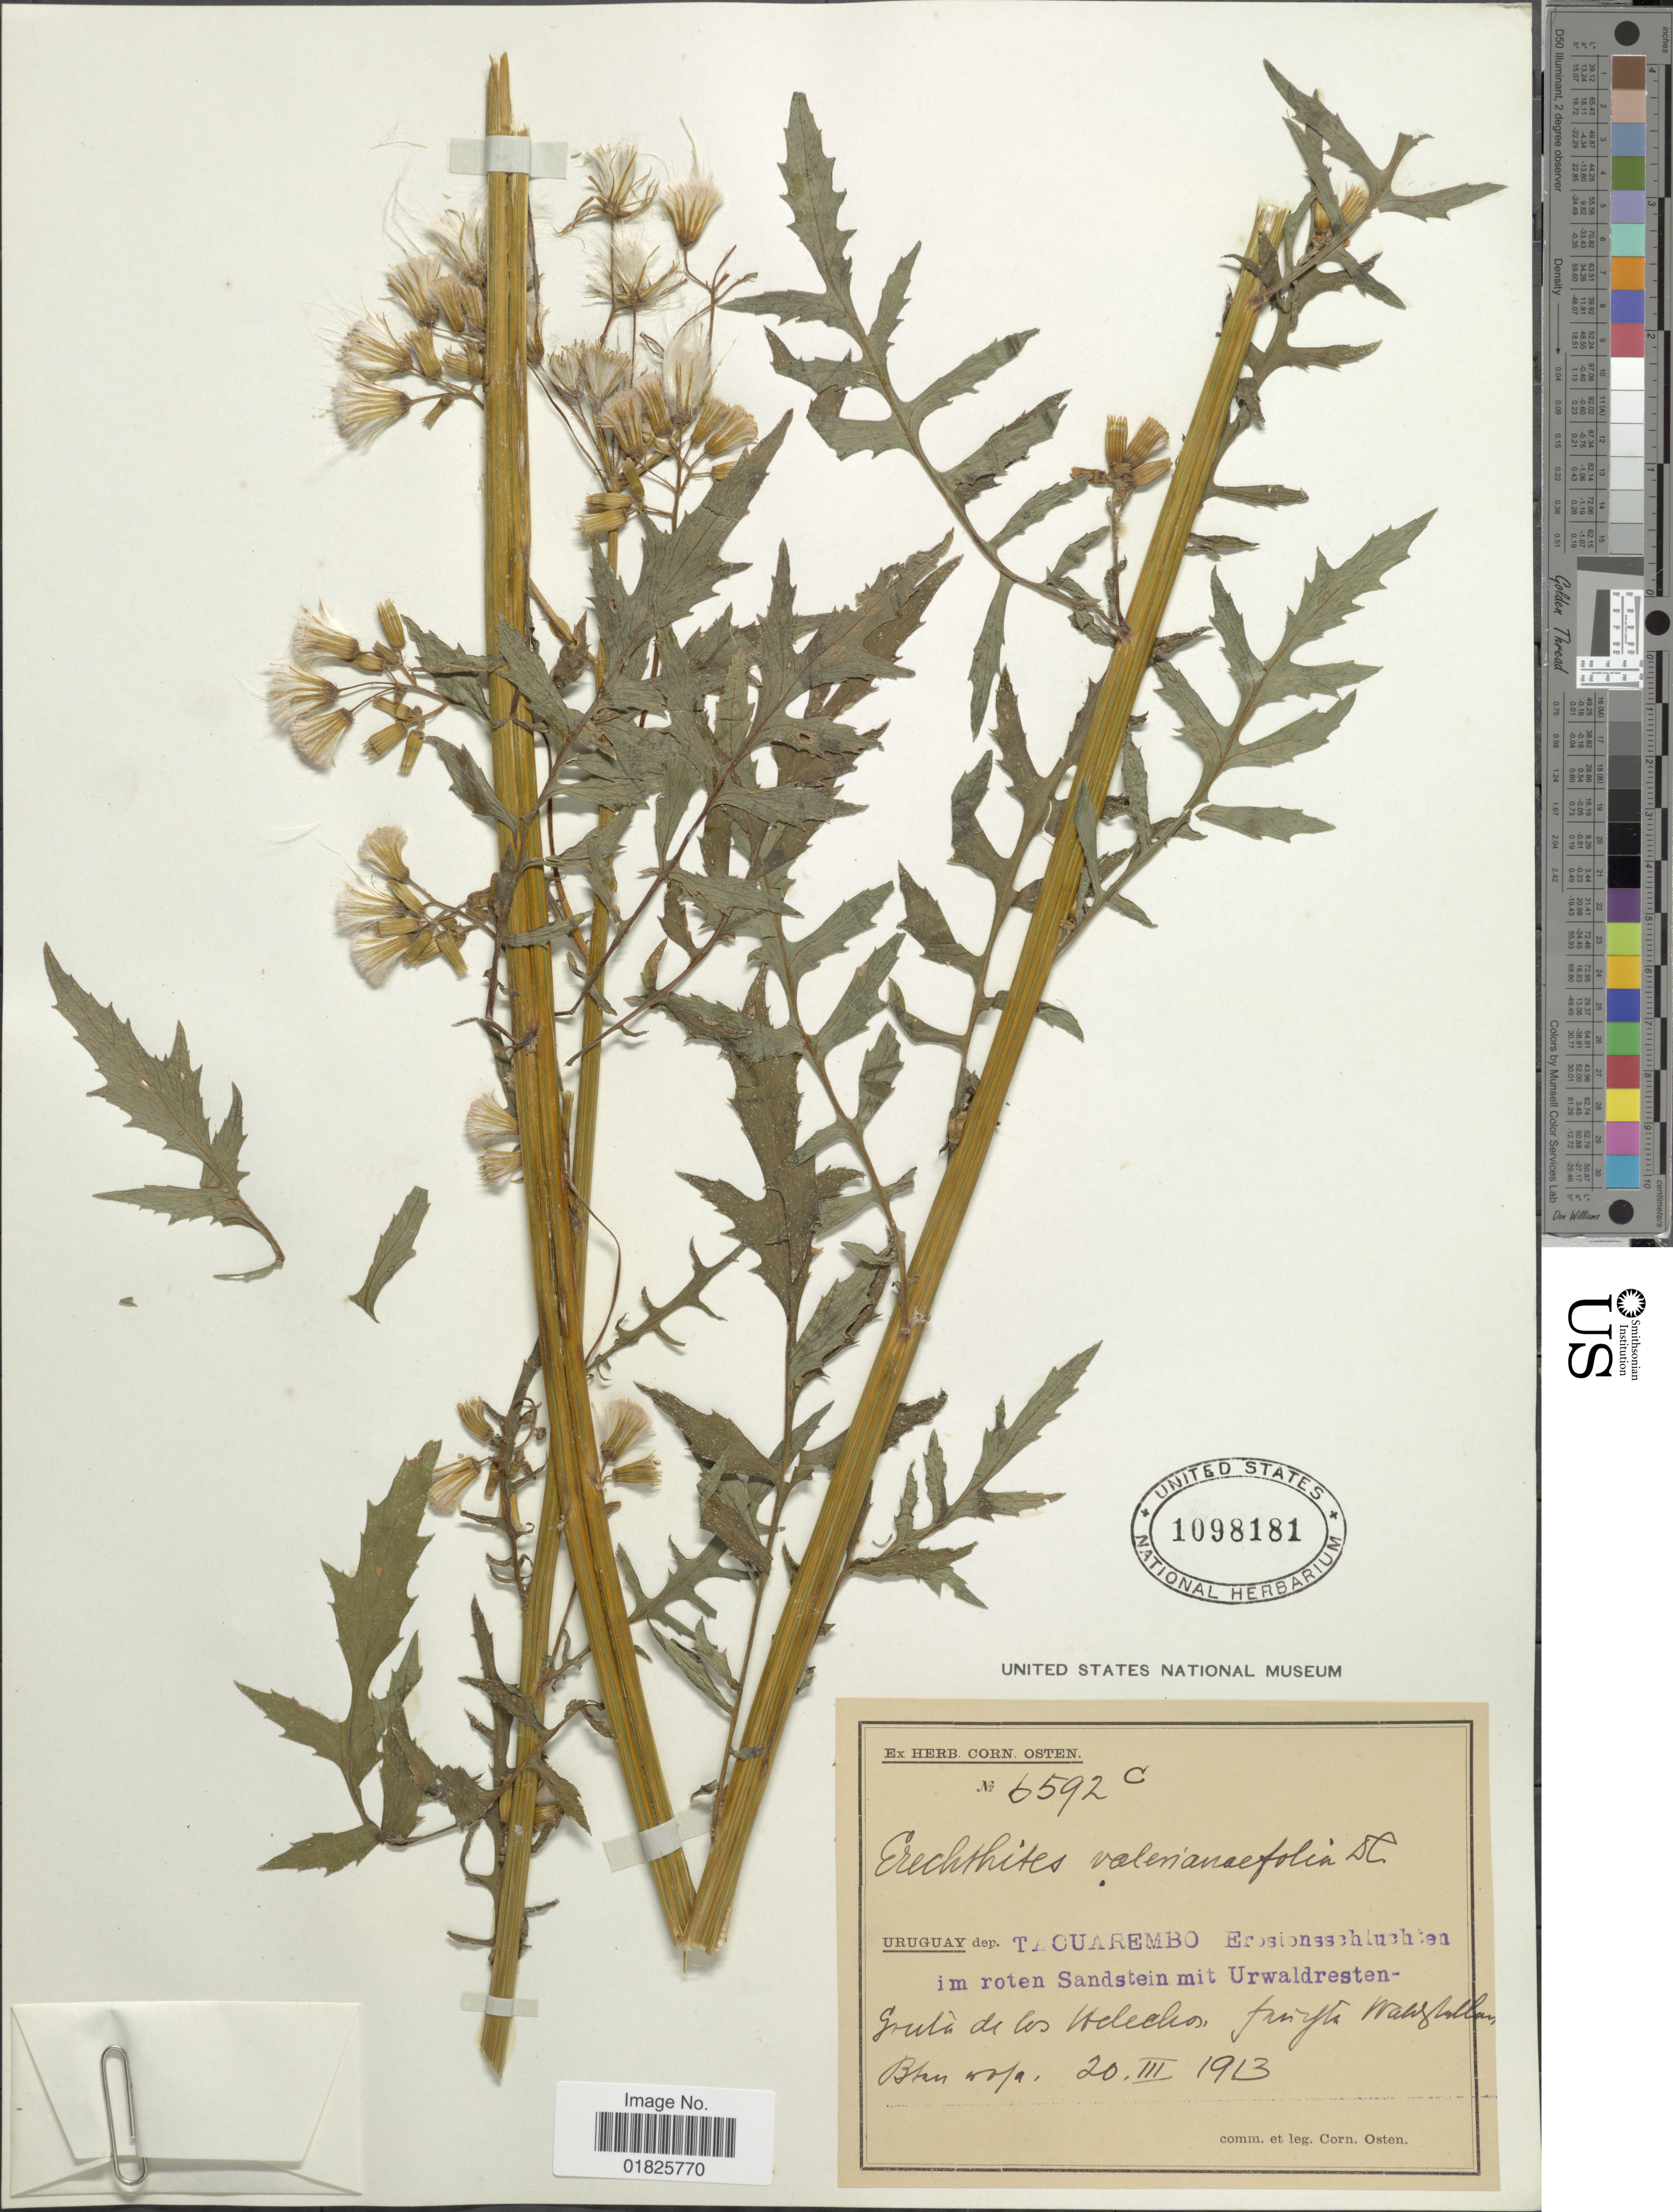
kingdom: Plantae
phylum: Tracheophyta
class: Magnoliopsida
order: Asterales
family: Asteraceae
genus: Erechtites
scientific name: Erechtites valerianifolius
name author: (Link ex Spreng.) DC.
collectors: C. Osten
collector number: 6592c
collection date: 1913-03-20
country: Uruguay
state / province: Tacuarembó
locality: Gruta de los Helechos.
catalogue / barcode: US 1098181